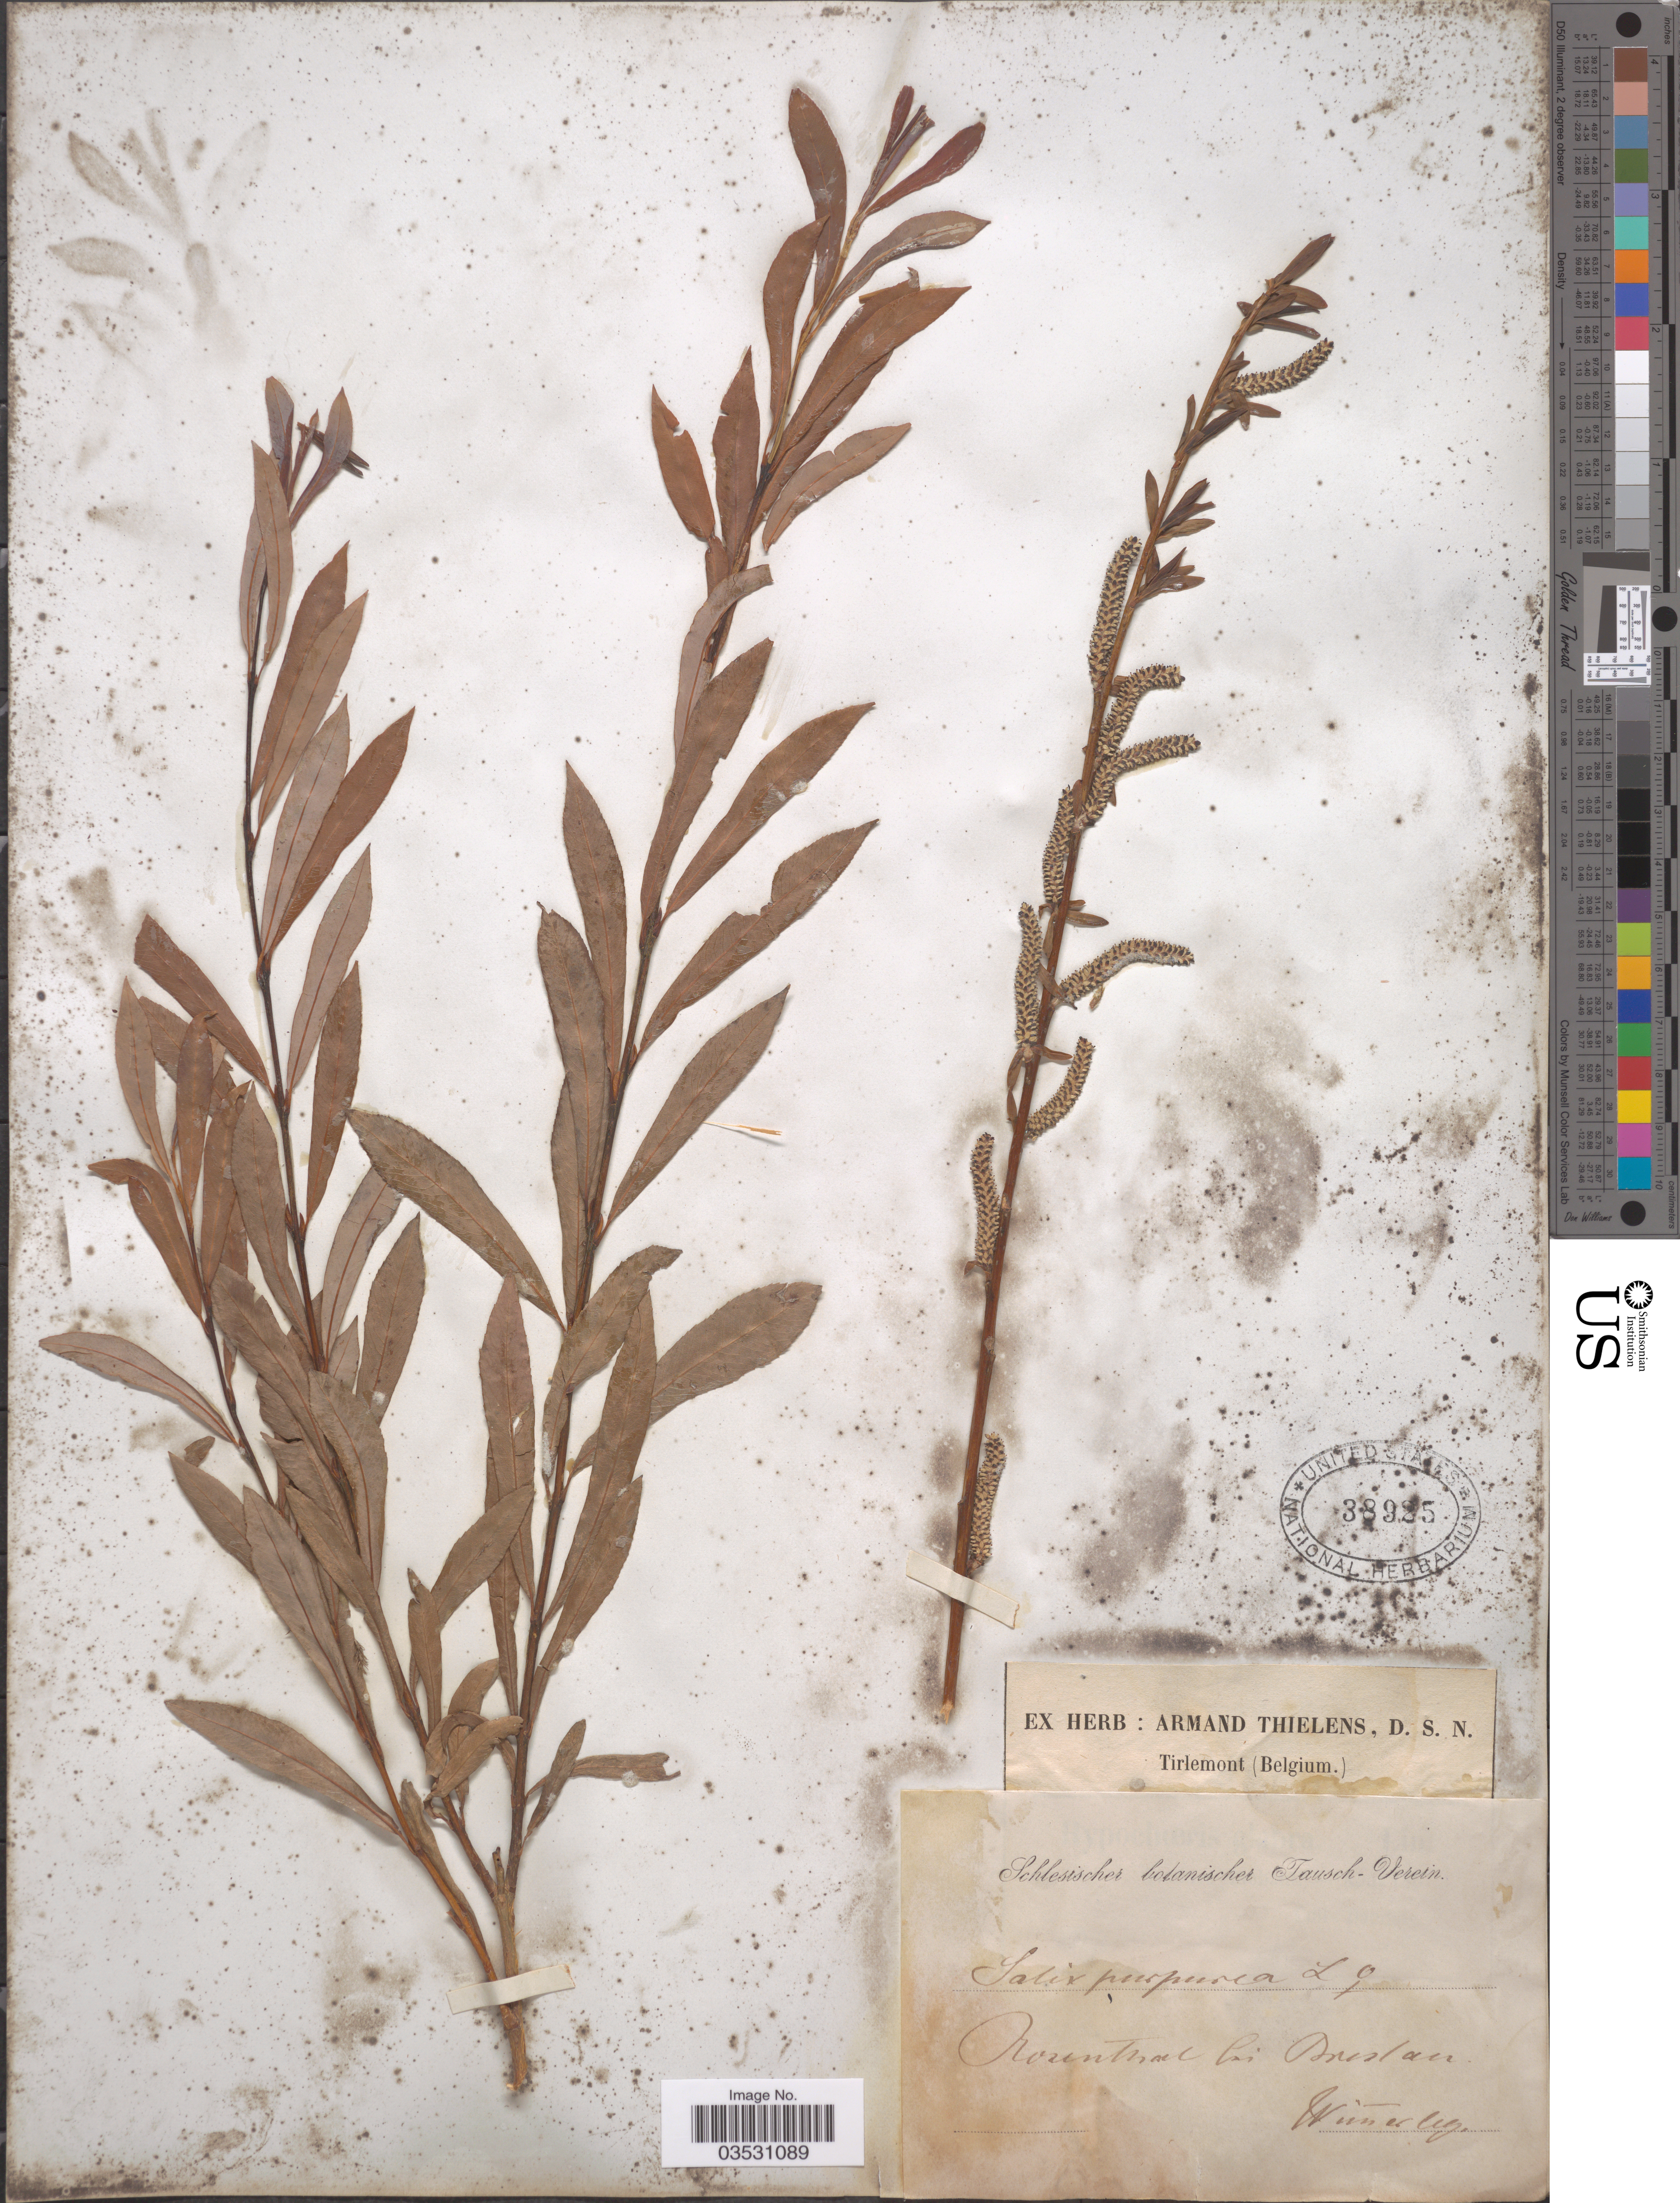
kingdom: Plantae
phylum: Tracheophyta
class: Magnoliopsida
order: Malpighiales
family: Salicaceae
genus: Salix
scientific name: Salix purpurea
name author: L.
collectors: Wimer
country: Poland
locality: Rosenthal bei Breslau.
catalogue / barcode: US 38925